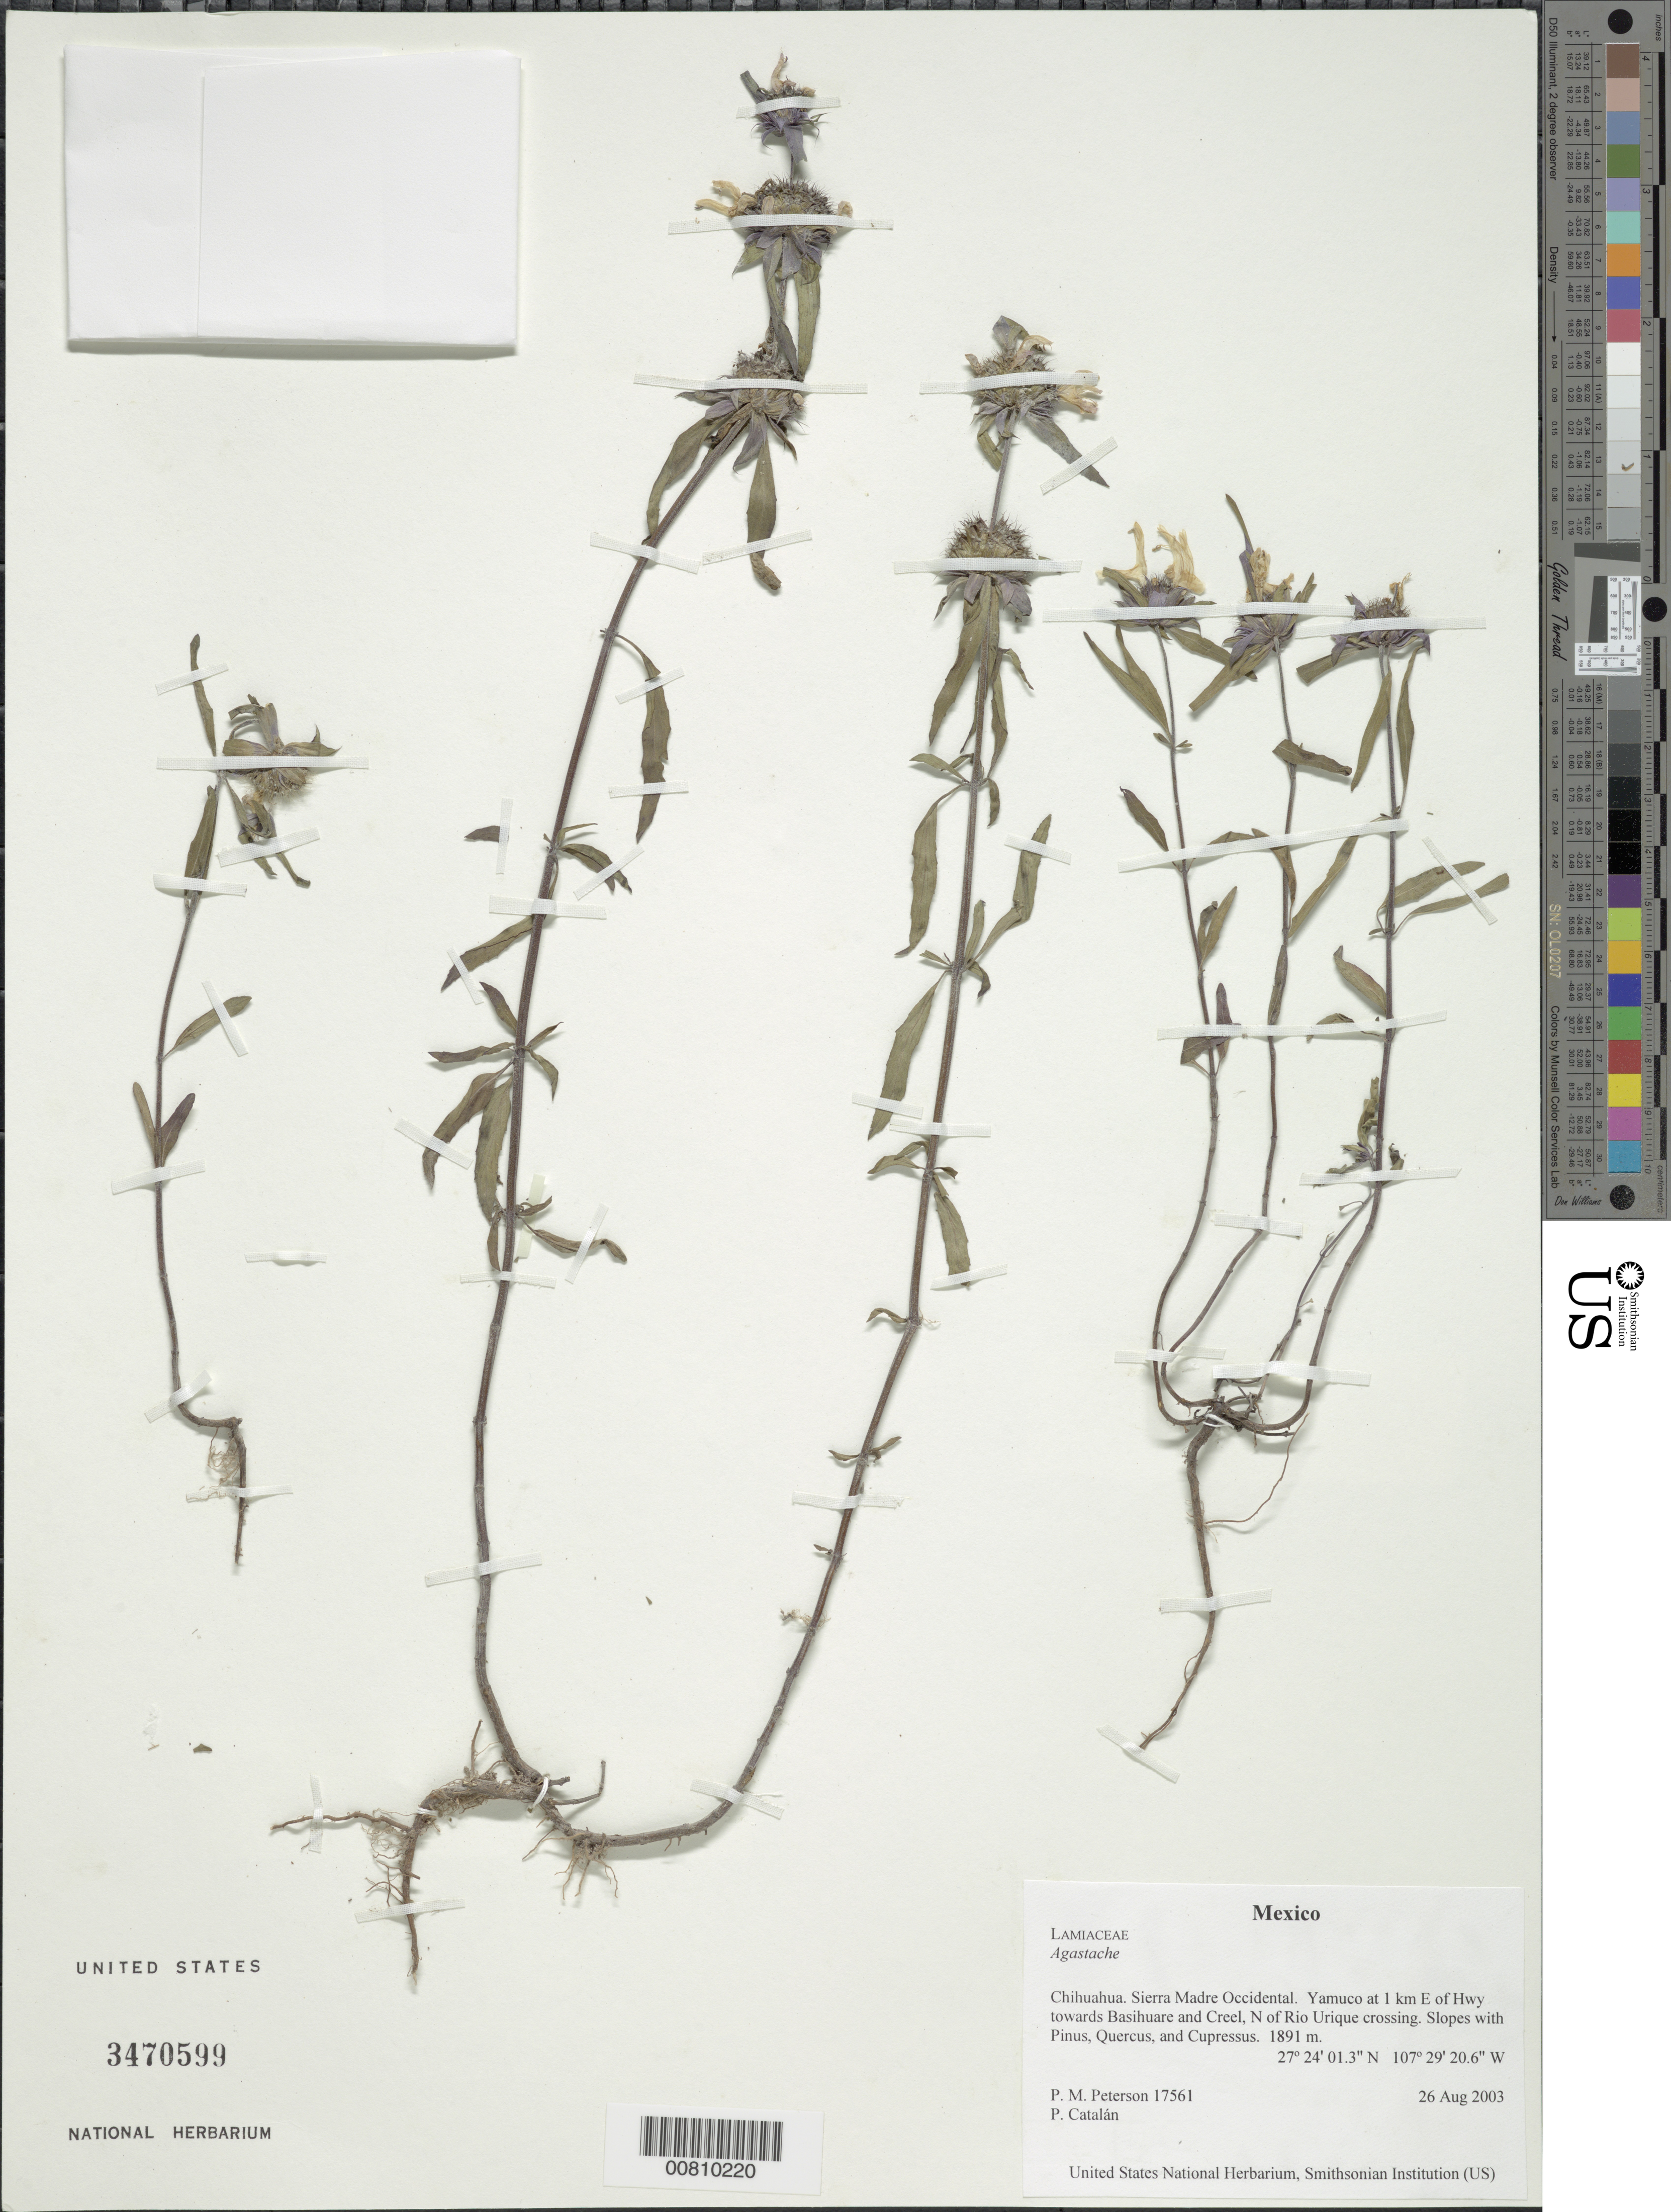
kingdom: Plantae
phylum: Tracheophyta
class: Magnoliopsida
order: Lamiales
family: Lamiaceae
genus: Agastache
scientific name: Agastache sp.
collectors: P. M. Peterson & P. Catalán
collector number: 17561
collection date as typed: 26 Aug 2003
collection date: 2003-08-26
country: Mexico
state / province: Chihuahua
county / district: Sierra Madre Occidental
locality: Yamuco at 1 km E of Hwy towards Basihuare and Creel, N of Rio Urique crossing. Slopes with Pinus, Quercus, and Cupressus.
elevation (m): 1891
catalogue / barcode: US 3470599